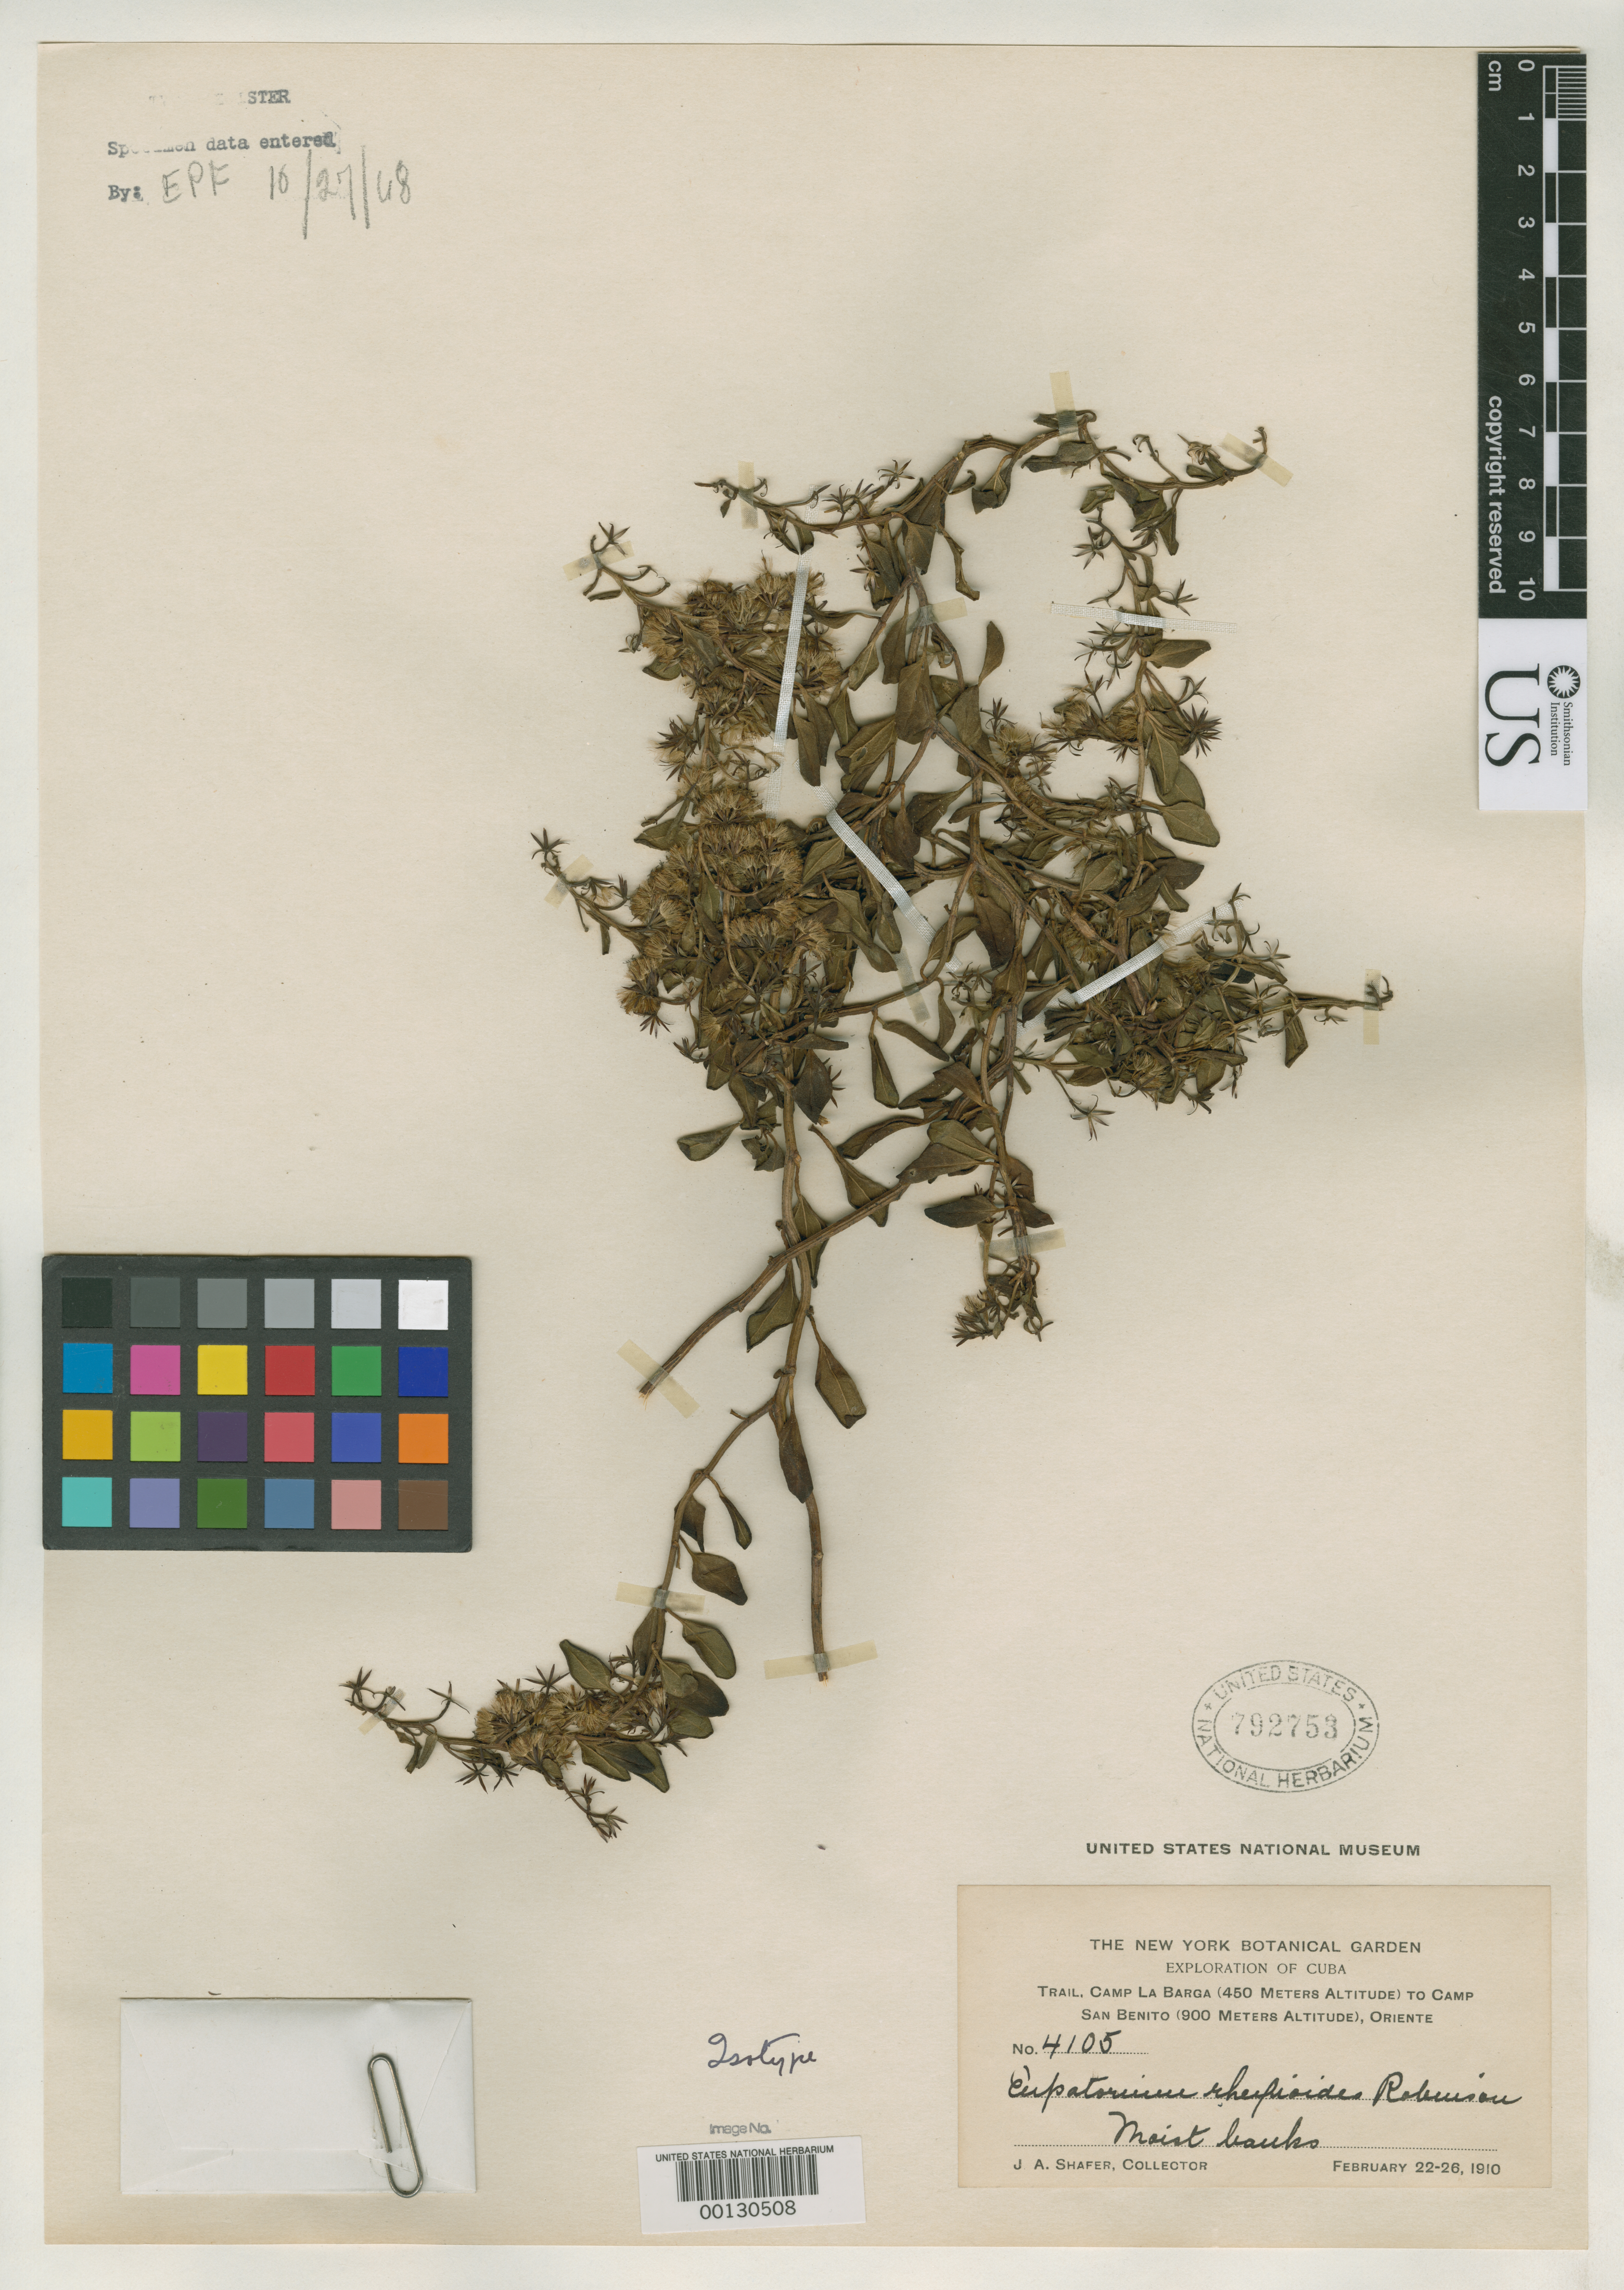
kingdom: Plantae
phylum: Tracheophyta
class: Magnoliopsida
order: Asterales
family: Asteraceae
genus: Eupatorium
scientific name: Eupatorium rhexioides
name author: B.L. Rob.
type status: Isotype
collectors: J. A. Shafer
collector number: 4105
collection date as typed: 22 Feb 1910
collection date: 1910-02-22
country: Cuba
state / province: Oriente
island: Greater Antilles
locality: From La Barga to San Benito.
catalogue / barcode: US 792753